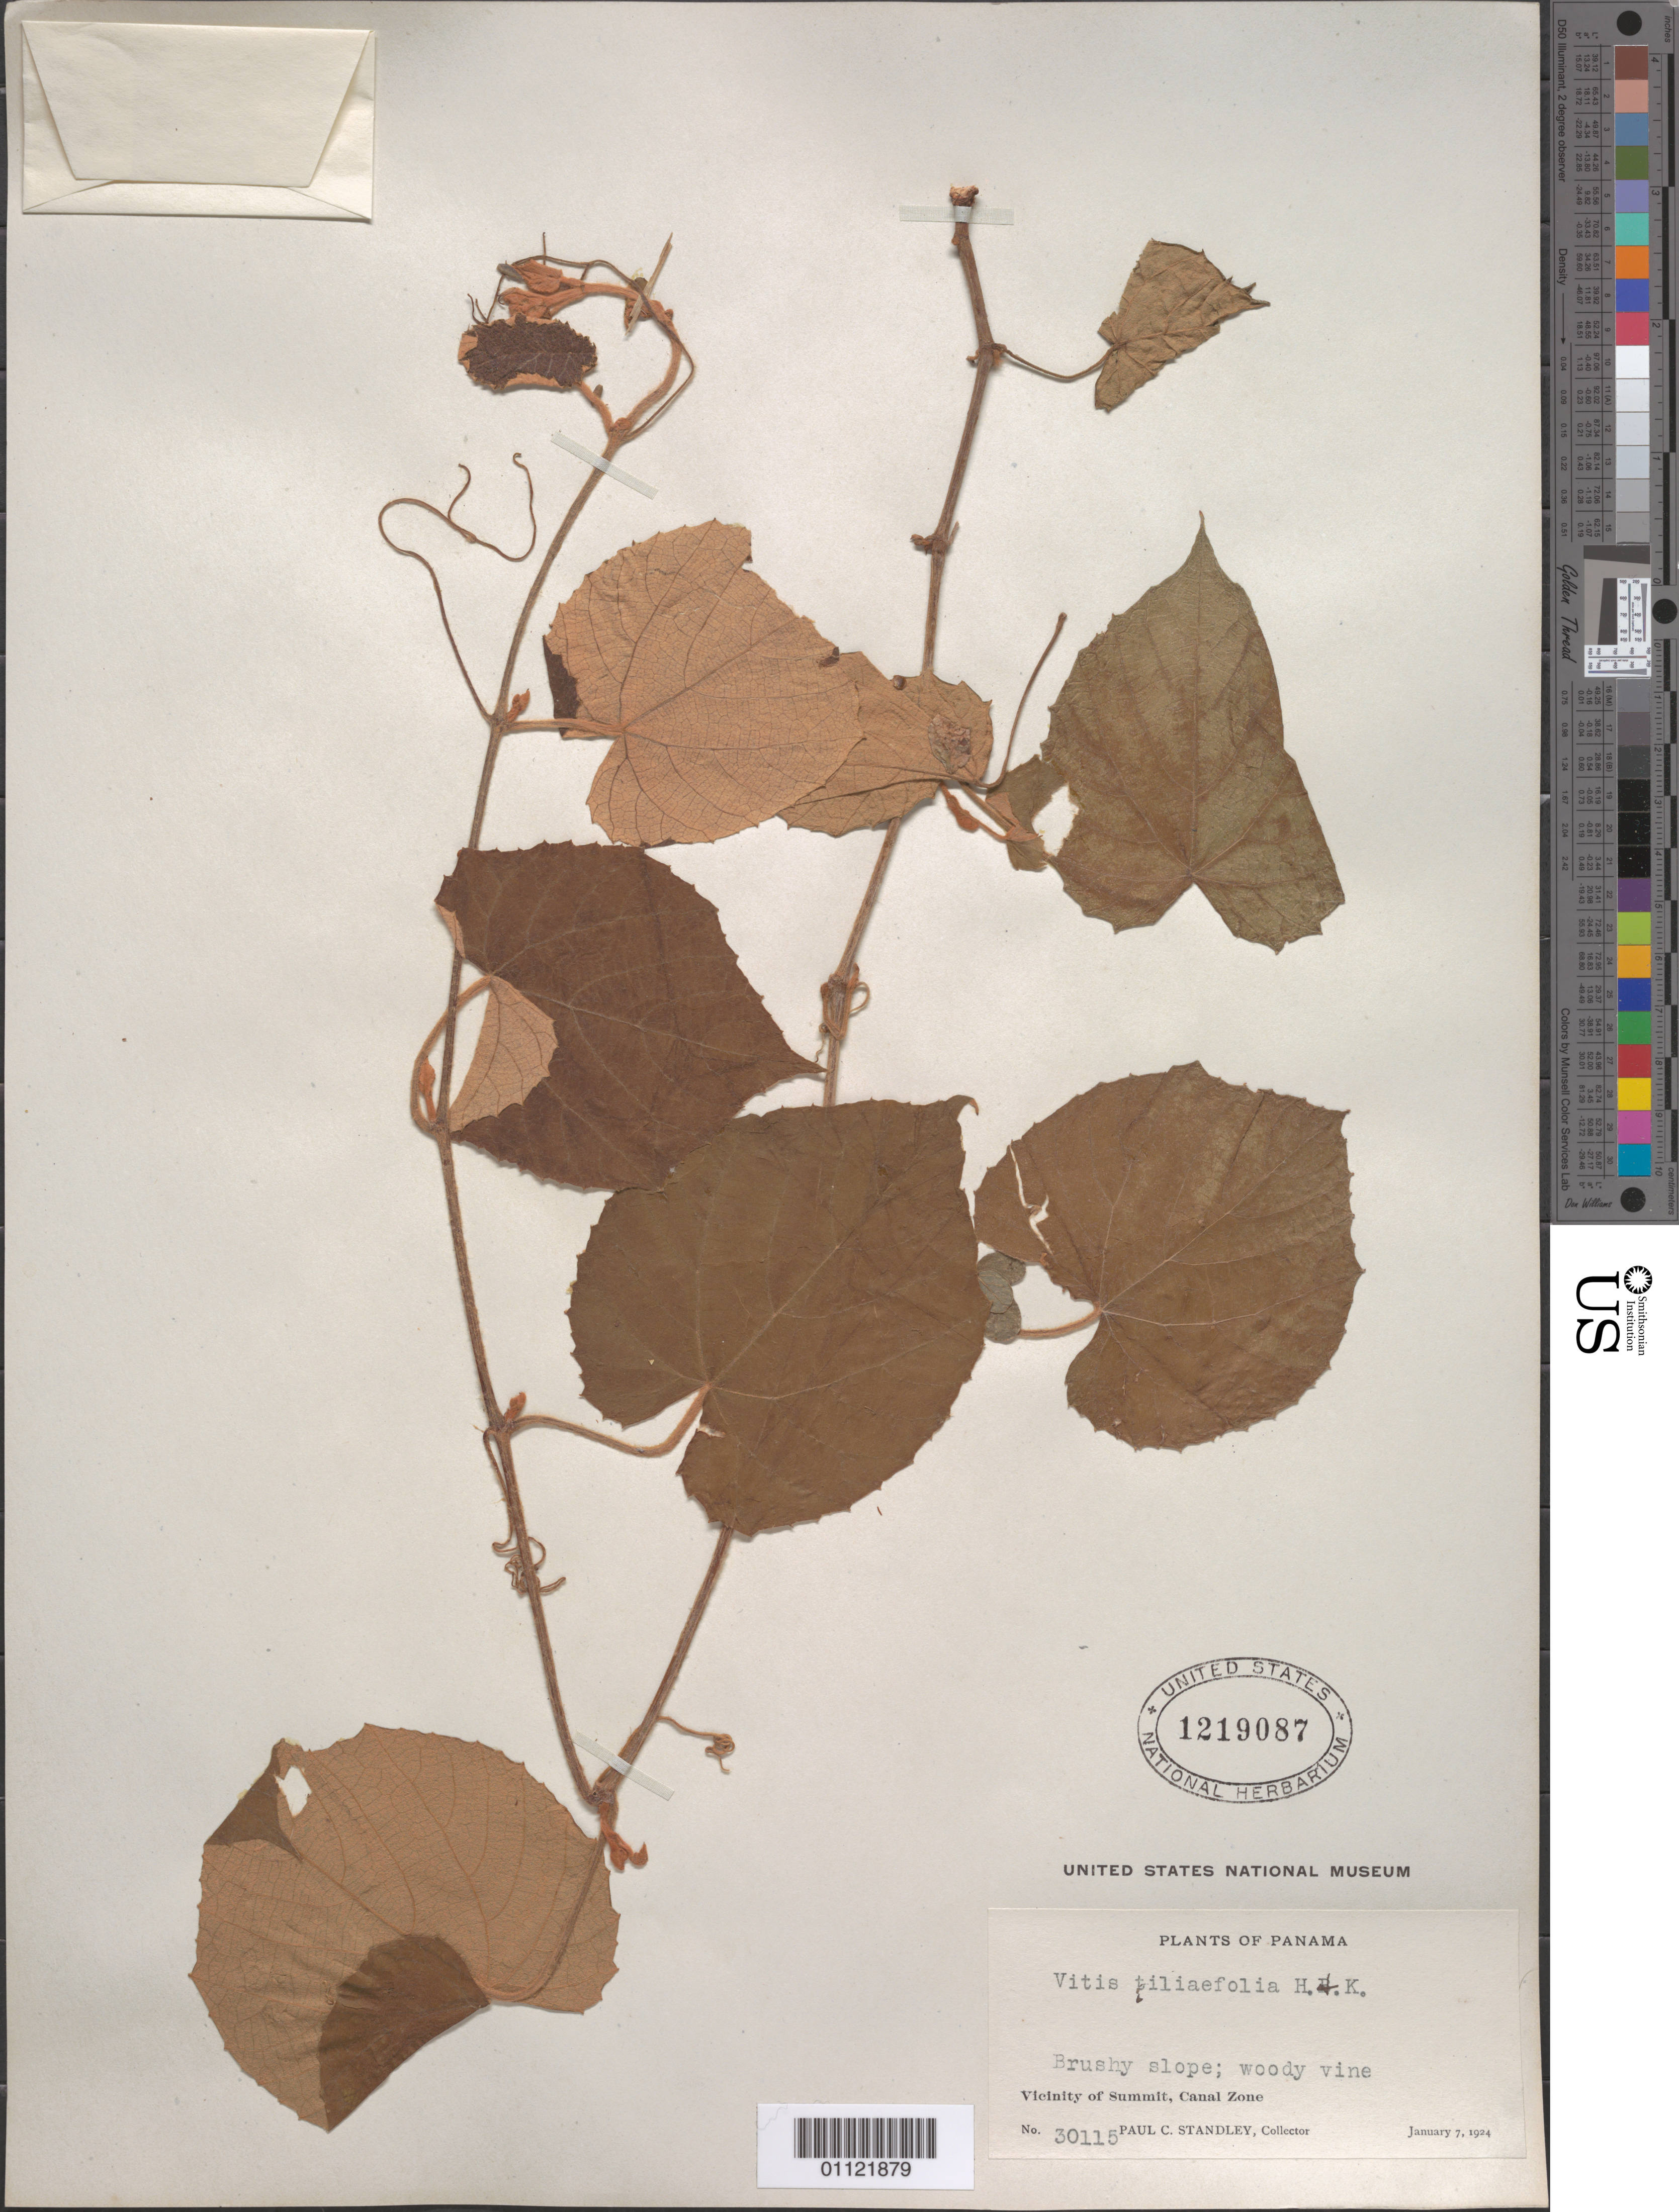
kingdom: Plantae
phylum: Tracheophyta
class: Magnoliopsida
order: Vitales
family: Vitaceae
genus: Vitis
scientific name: Vitis tiliifolia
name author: Humb. & Bonpl. ex Schult.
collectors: P. C. Standley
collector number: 30115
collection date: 1924-01-07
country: Panama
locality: vicinity of Summit, Canal Zone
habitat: Brushy slope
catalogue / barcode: US 1219087